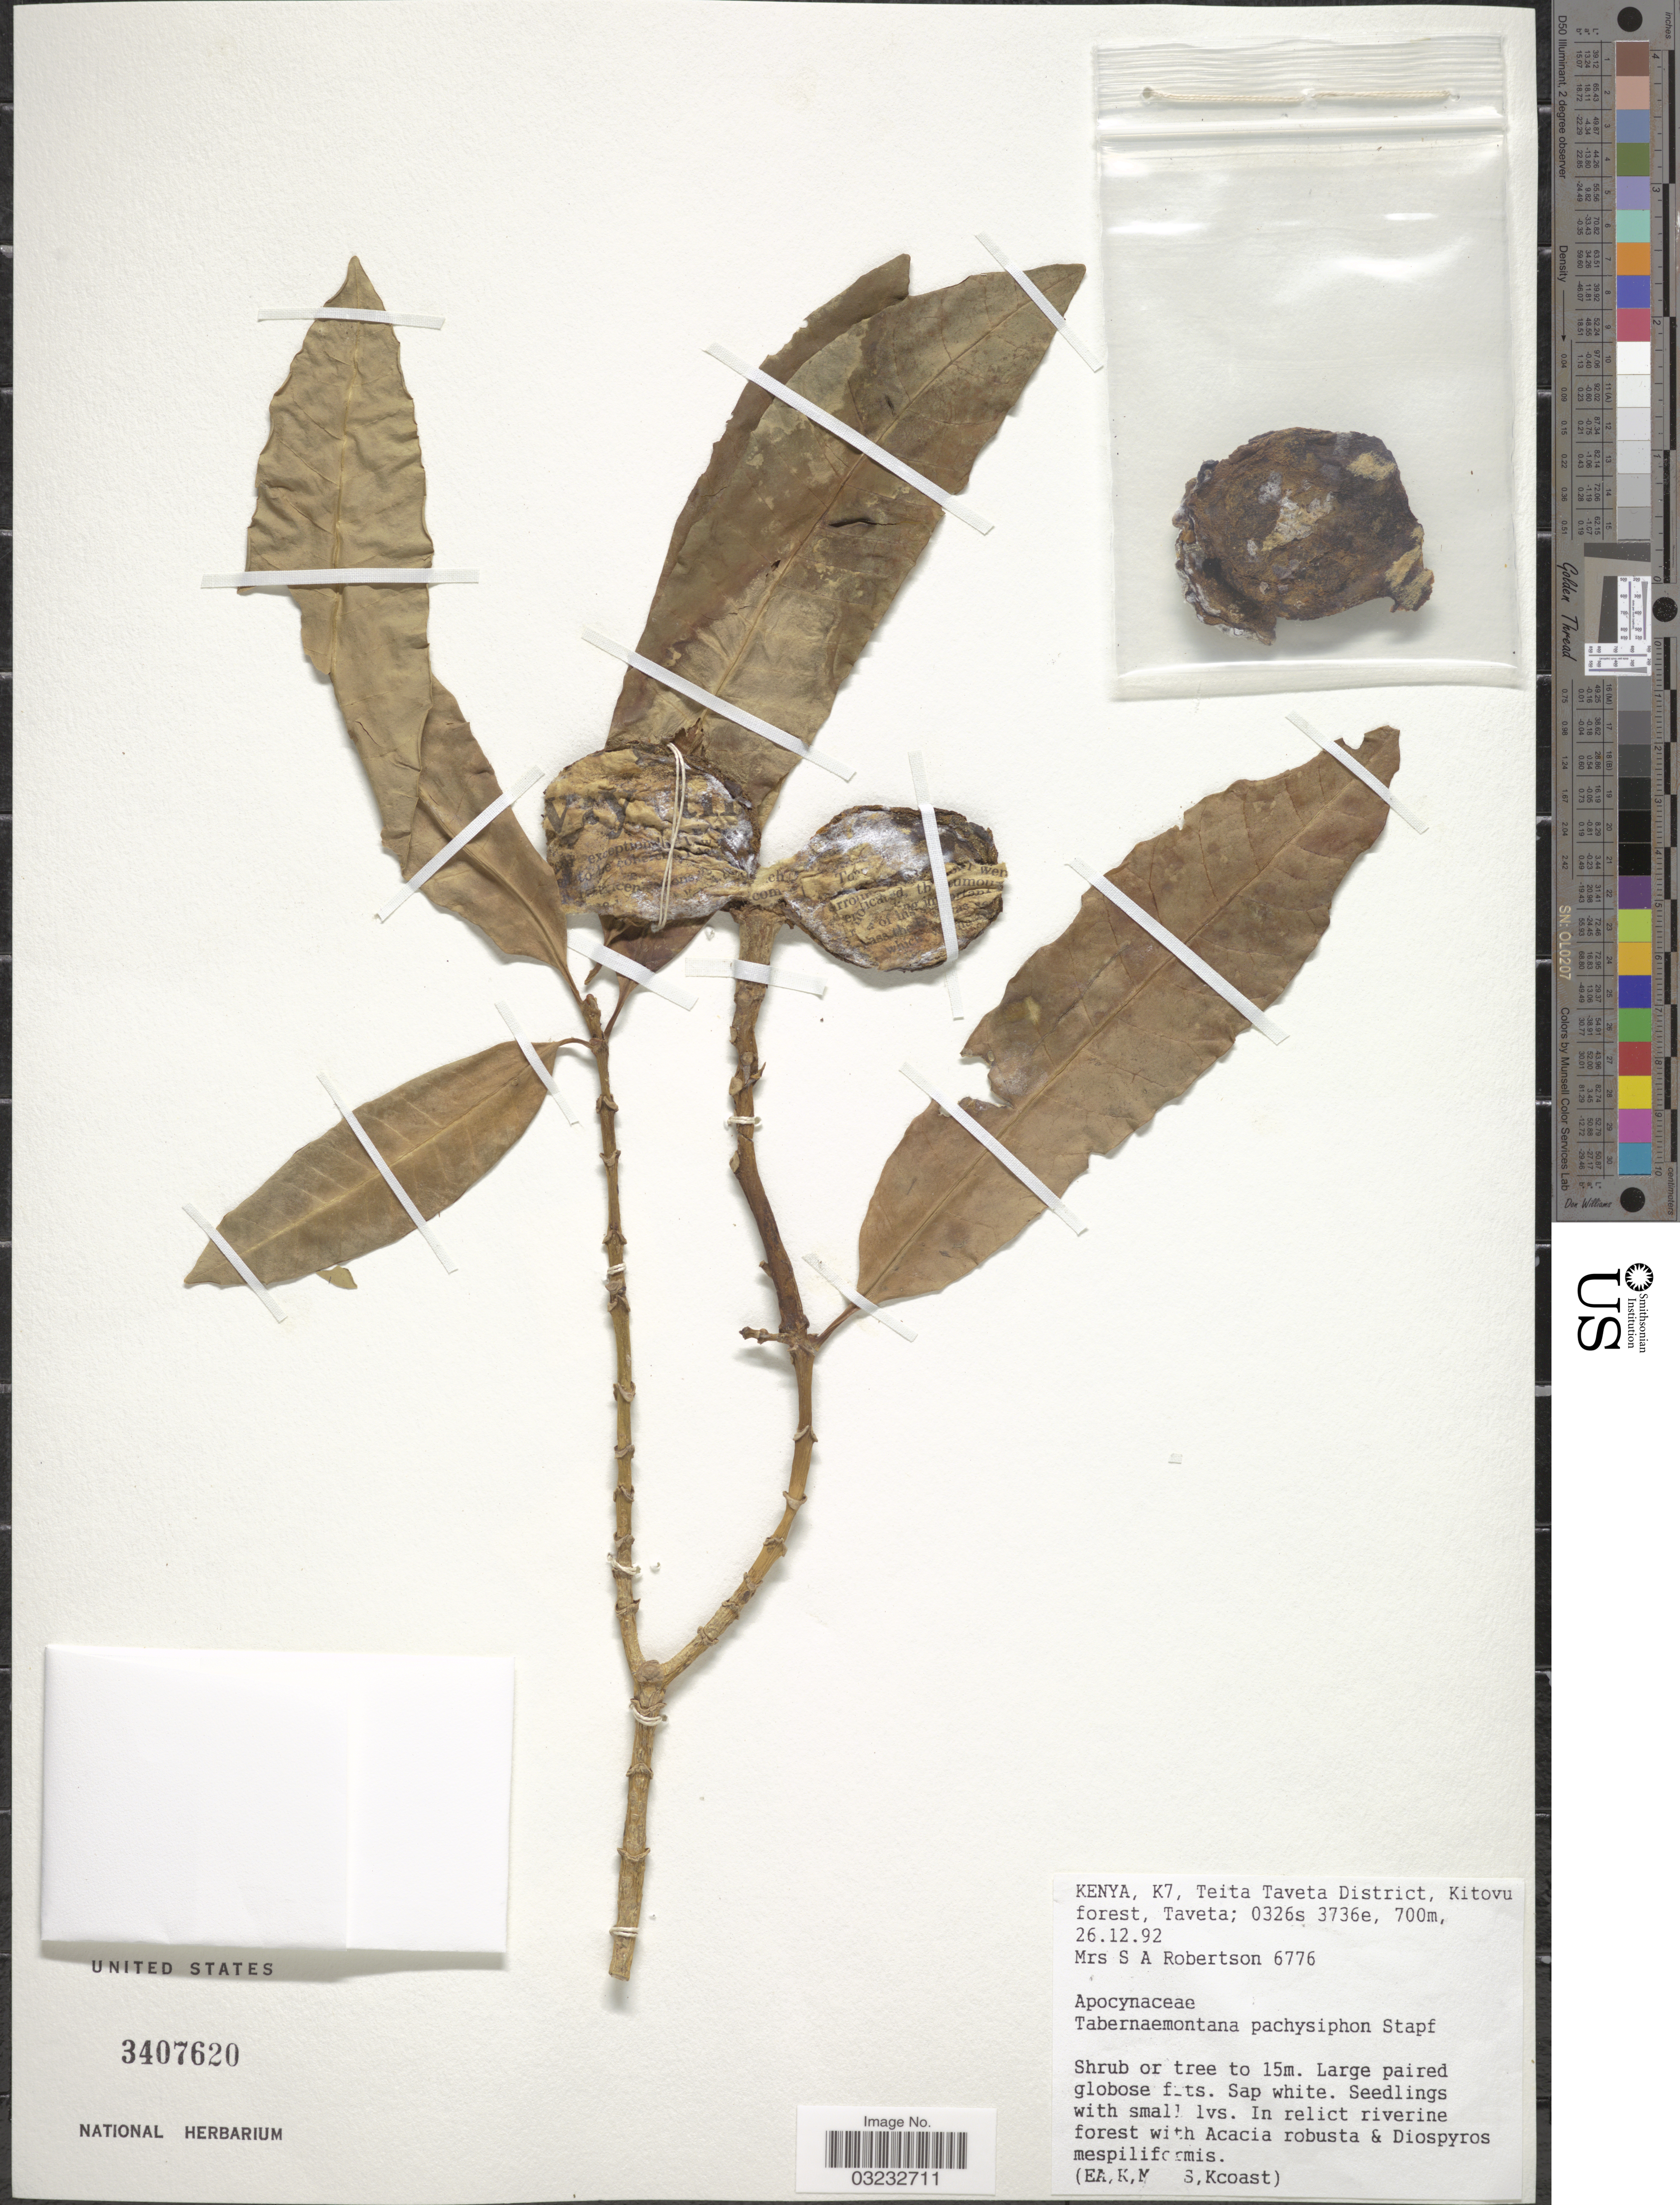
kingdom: Plantae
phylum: Tracheophyta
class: Magnoliopsida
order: Gentianales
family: Apocynaceae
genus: Tabernaemontana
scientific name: Tabernaemontana pachysiphon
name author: Stapf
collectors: S. Robertson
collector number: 6776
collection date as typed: Transcribed d/m/y: 26/12/92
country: Kenya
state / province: Taita Taveta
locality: K7, Teita Taveta District, Kitovu forest, Taveta.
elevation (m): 700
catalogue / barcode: US 3407620